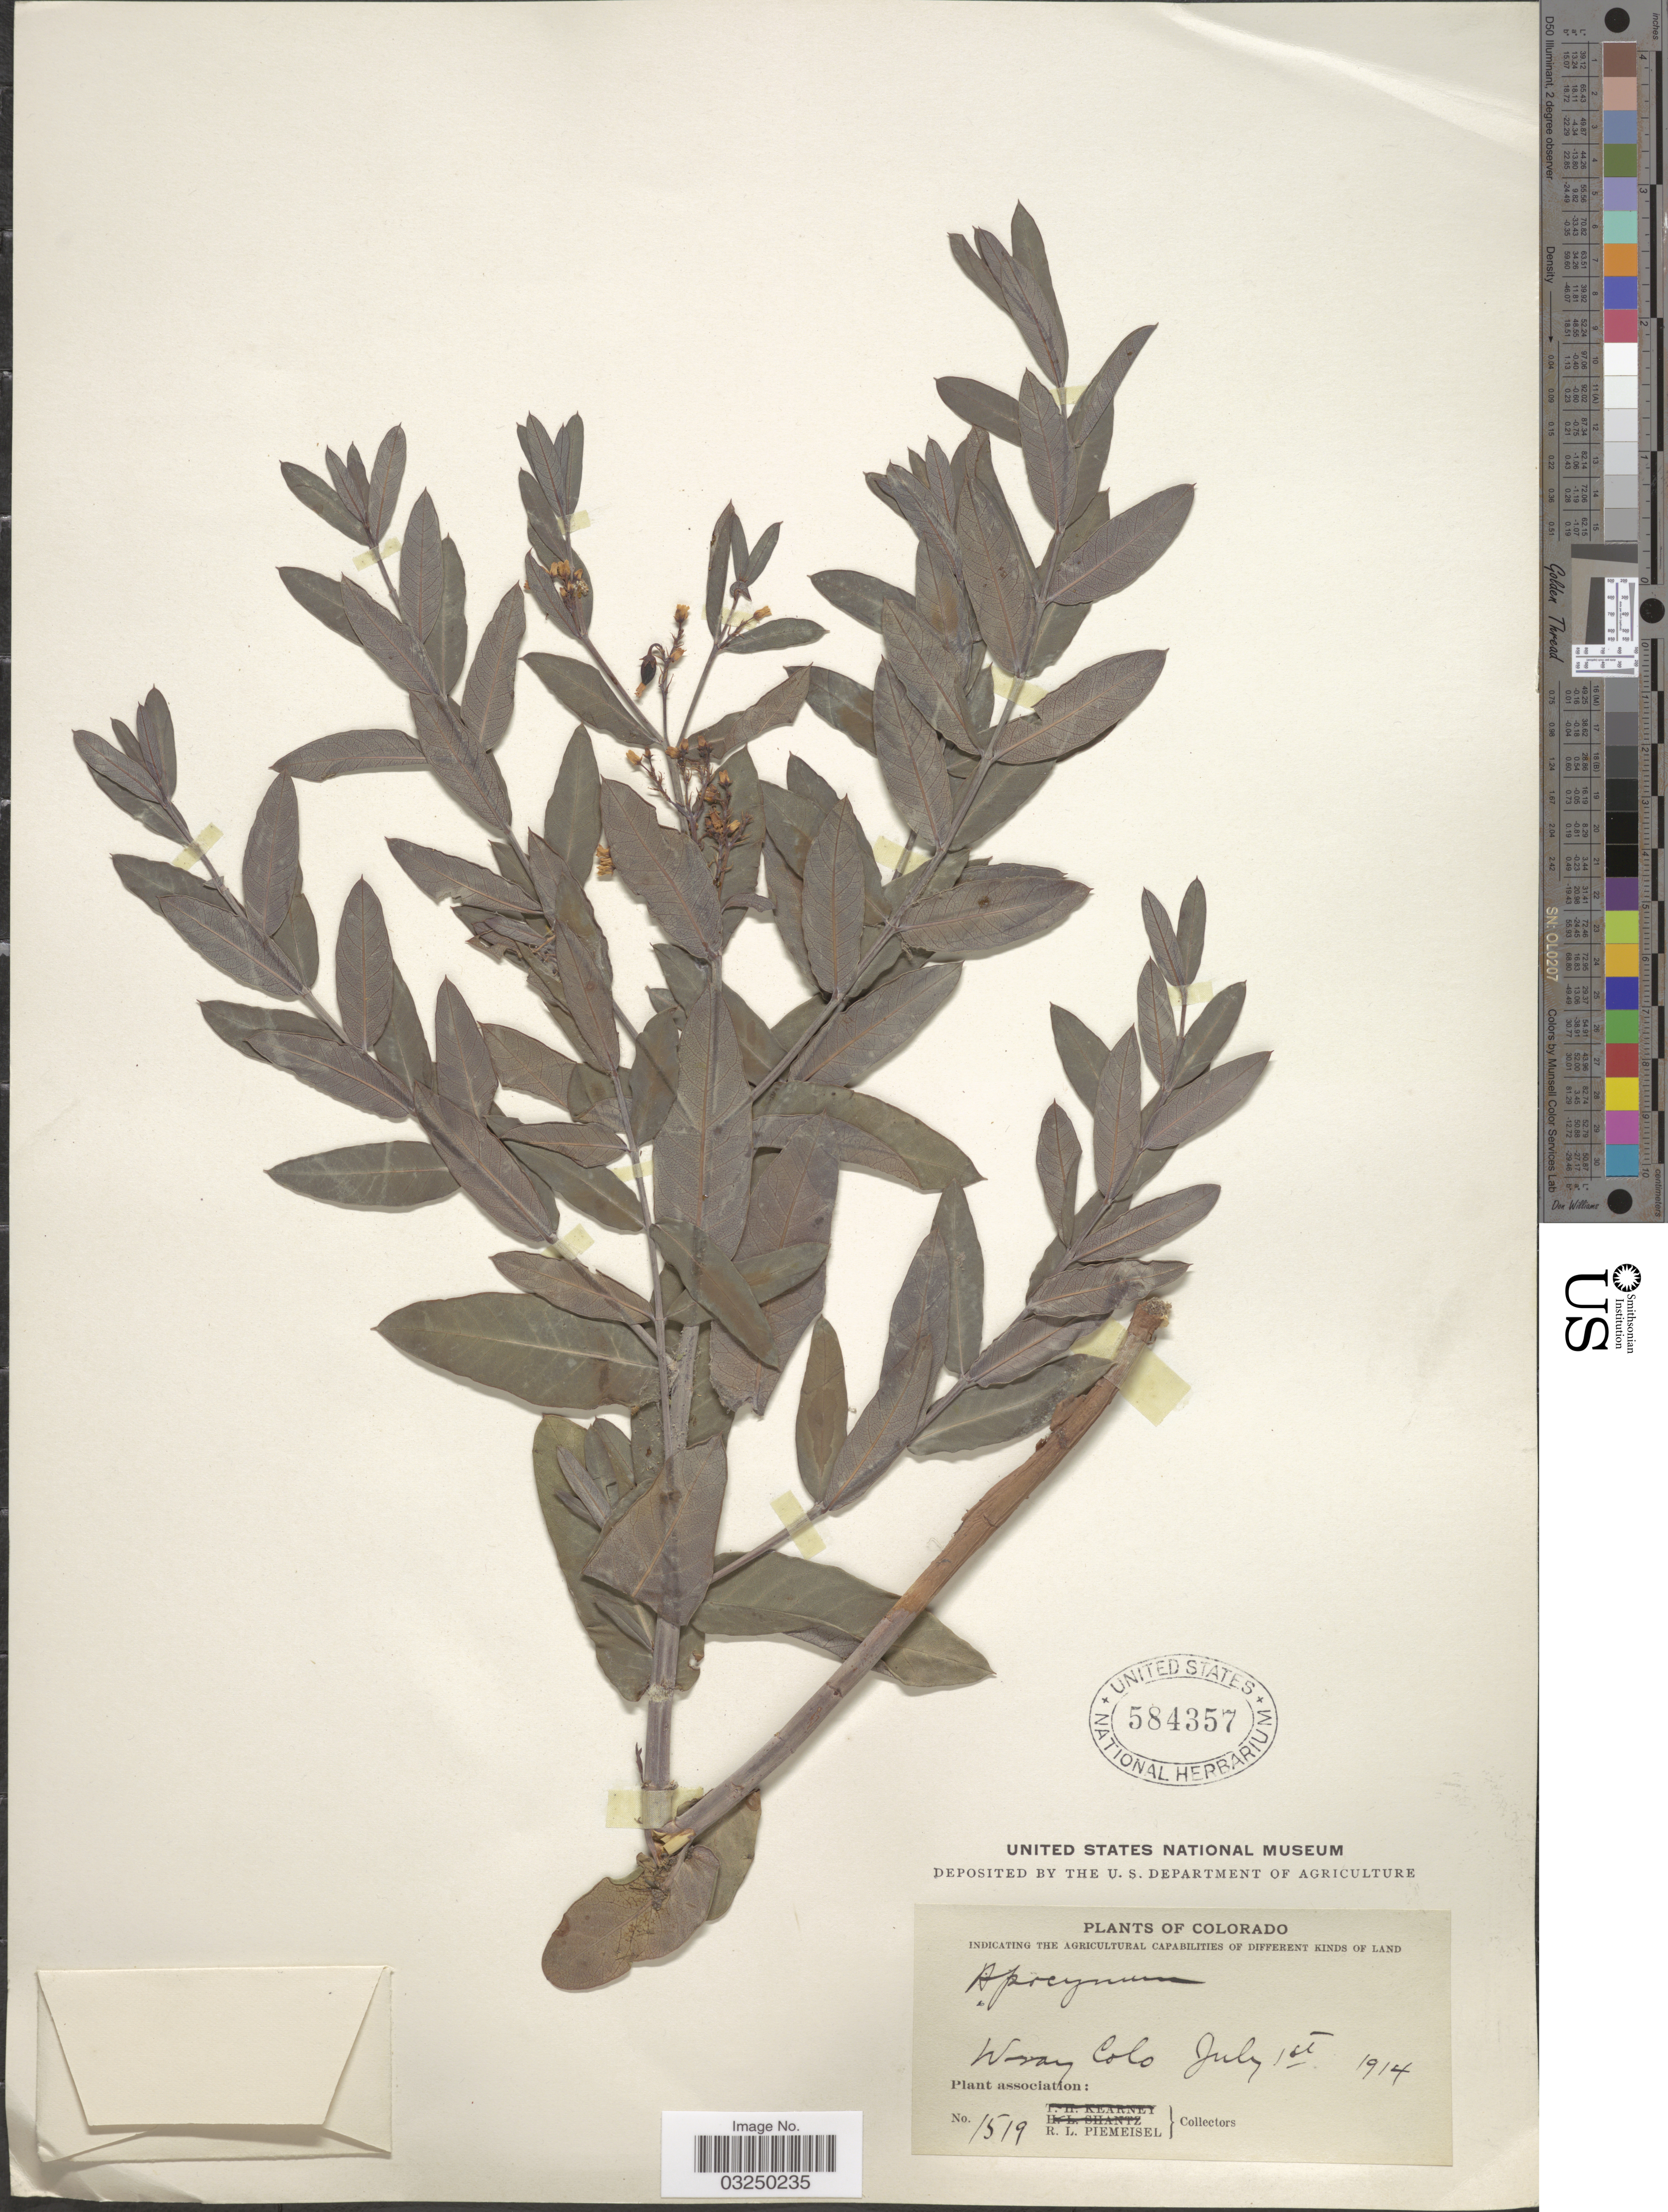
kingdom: Plantae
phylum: Tracheophyta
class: Magnoliopsida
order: Gentianales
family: Apocynaceae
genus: Apocynum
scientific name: Apocynum sp.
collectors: R. L. Piemeisel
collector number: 1519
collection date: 1914-07-01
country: United States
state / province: Colorado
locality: Wray.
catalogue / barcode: US 584357